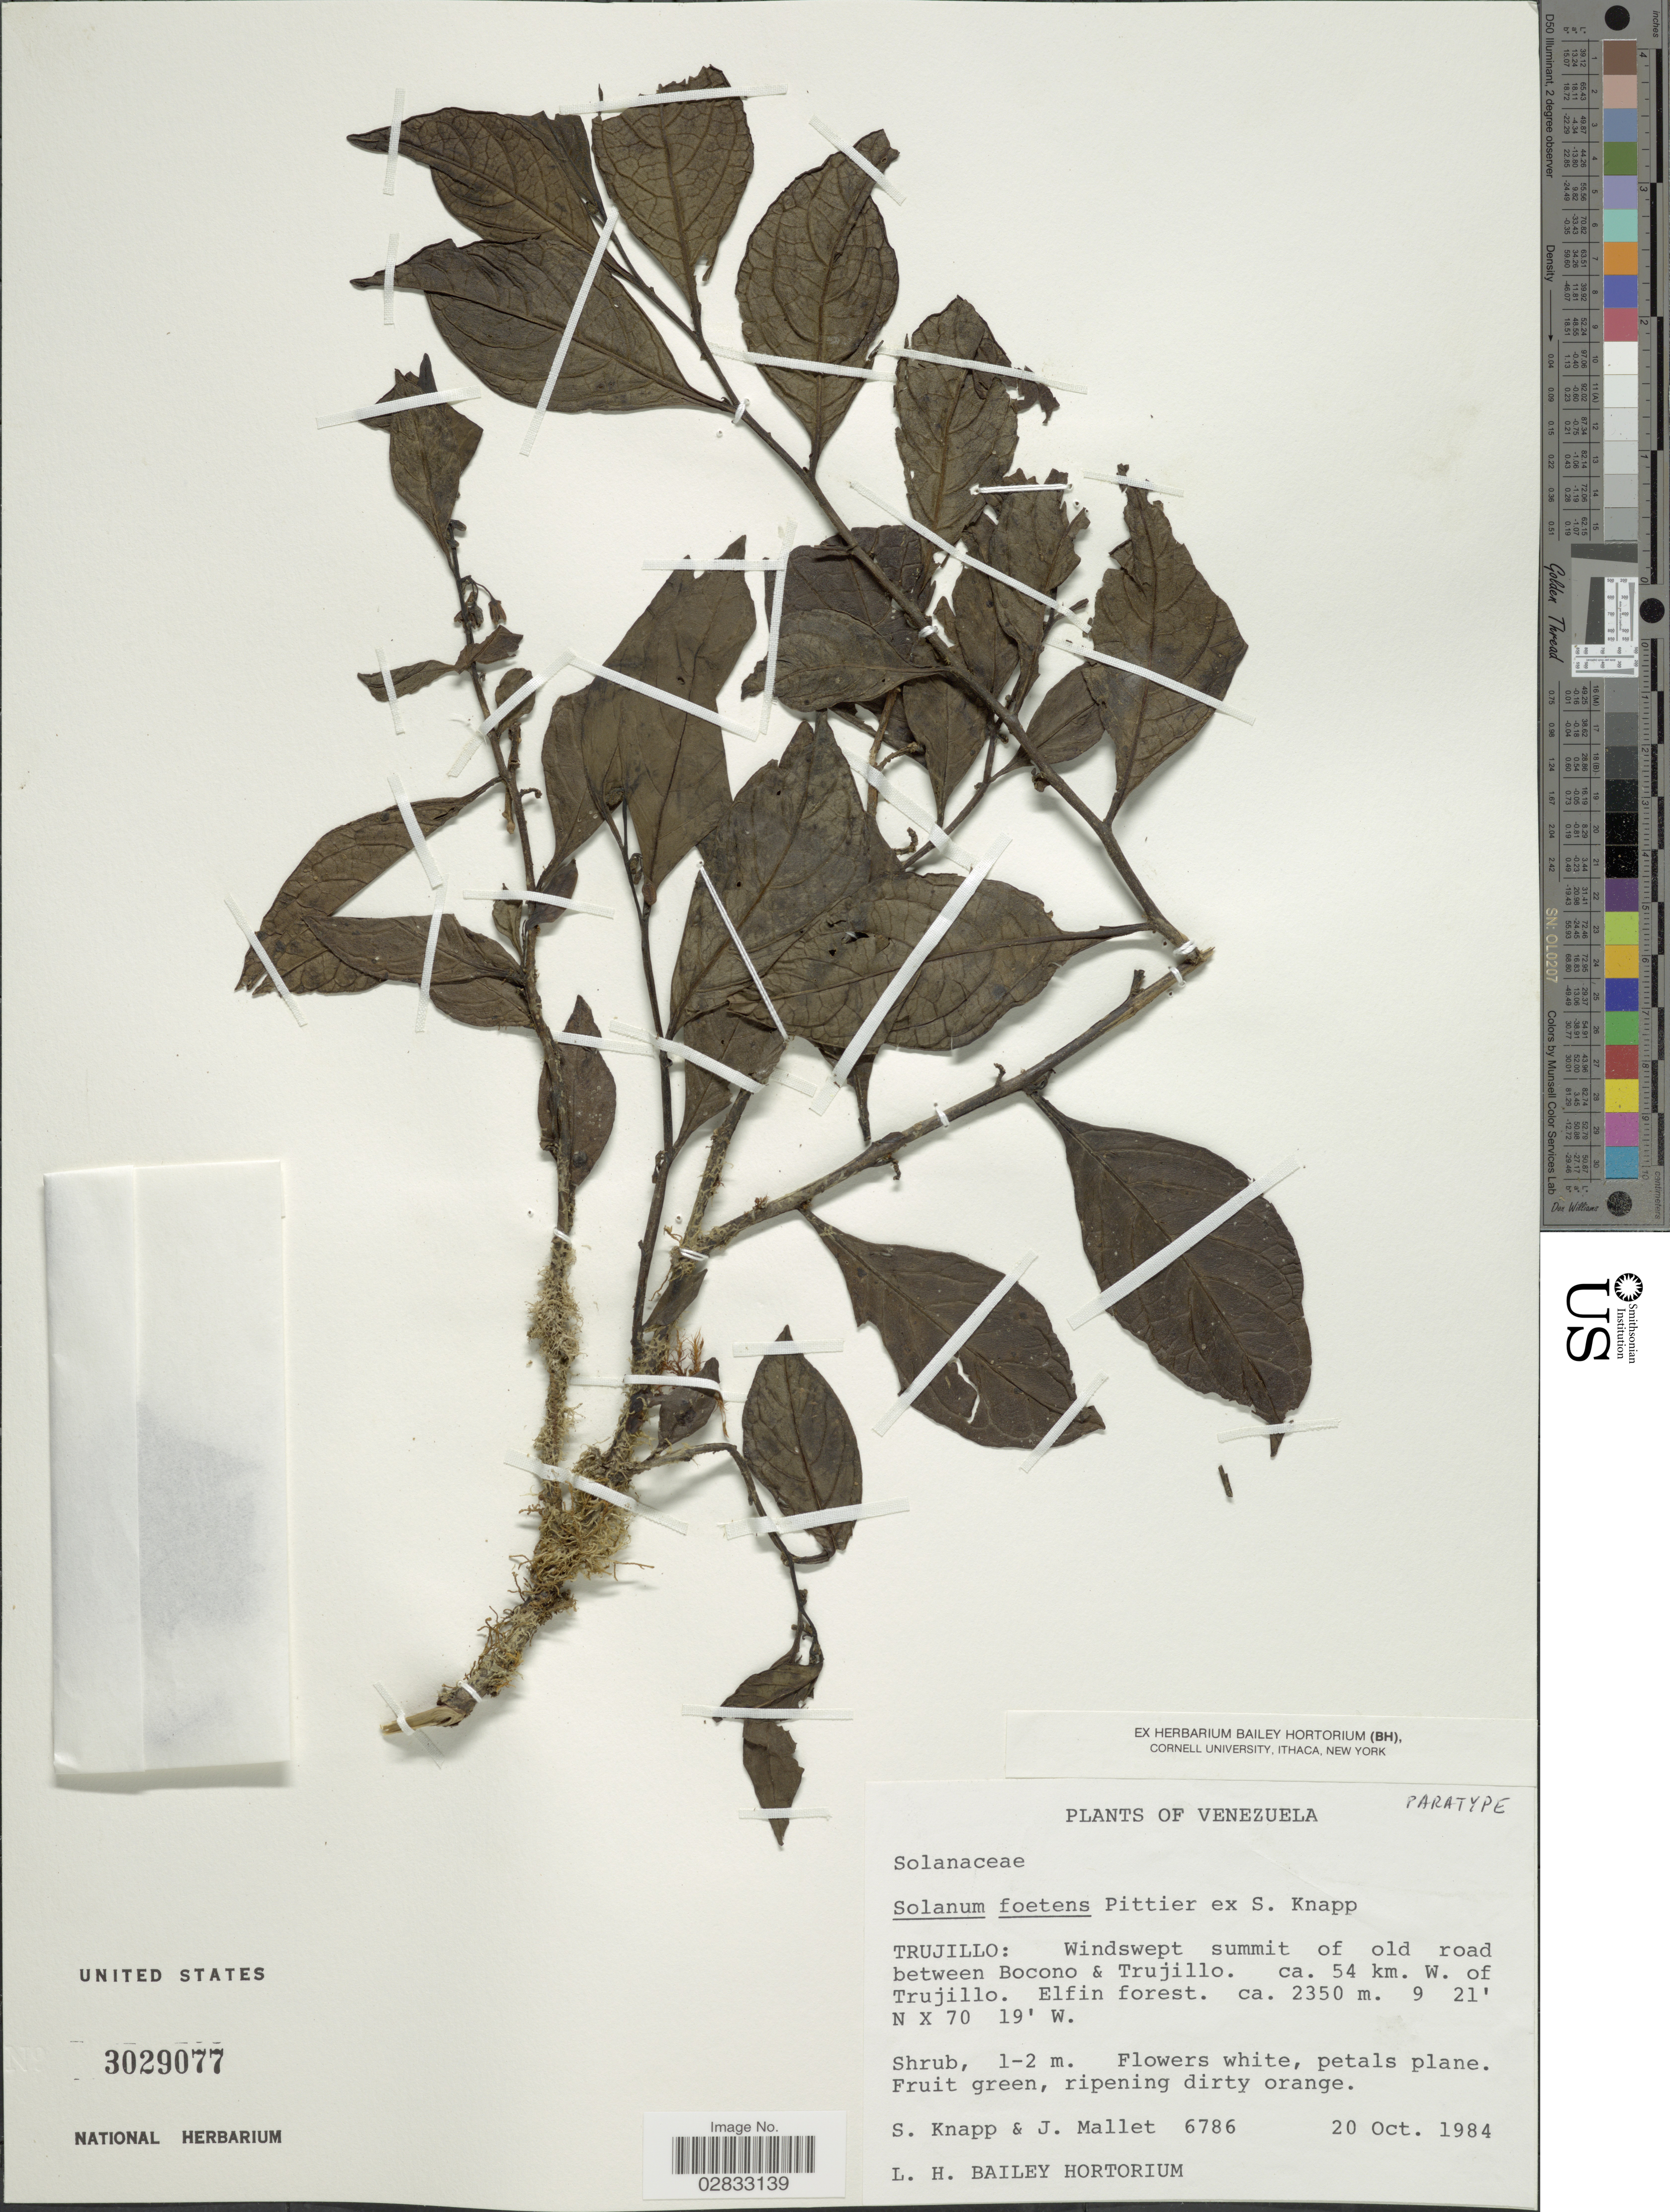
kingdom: Plantae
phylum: Tracheophyta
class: Magnoliopsida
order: Solanales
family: Solanaceae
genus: Solanum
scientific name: Solanum foetens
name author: Pittier ex S. Knapp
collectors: S. Knapp & J. Mallet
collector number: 6786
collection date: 1984-10-20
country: Venezuela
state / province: Trujillo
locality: Windswept summit of old road between Bocono & Trujillo. Ca. 54 km. W. of Trujillo. Elfin forest.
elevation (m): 2350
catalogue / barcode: US 3029077